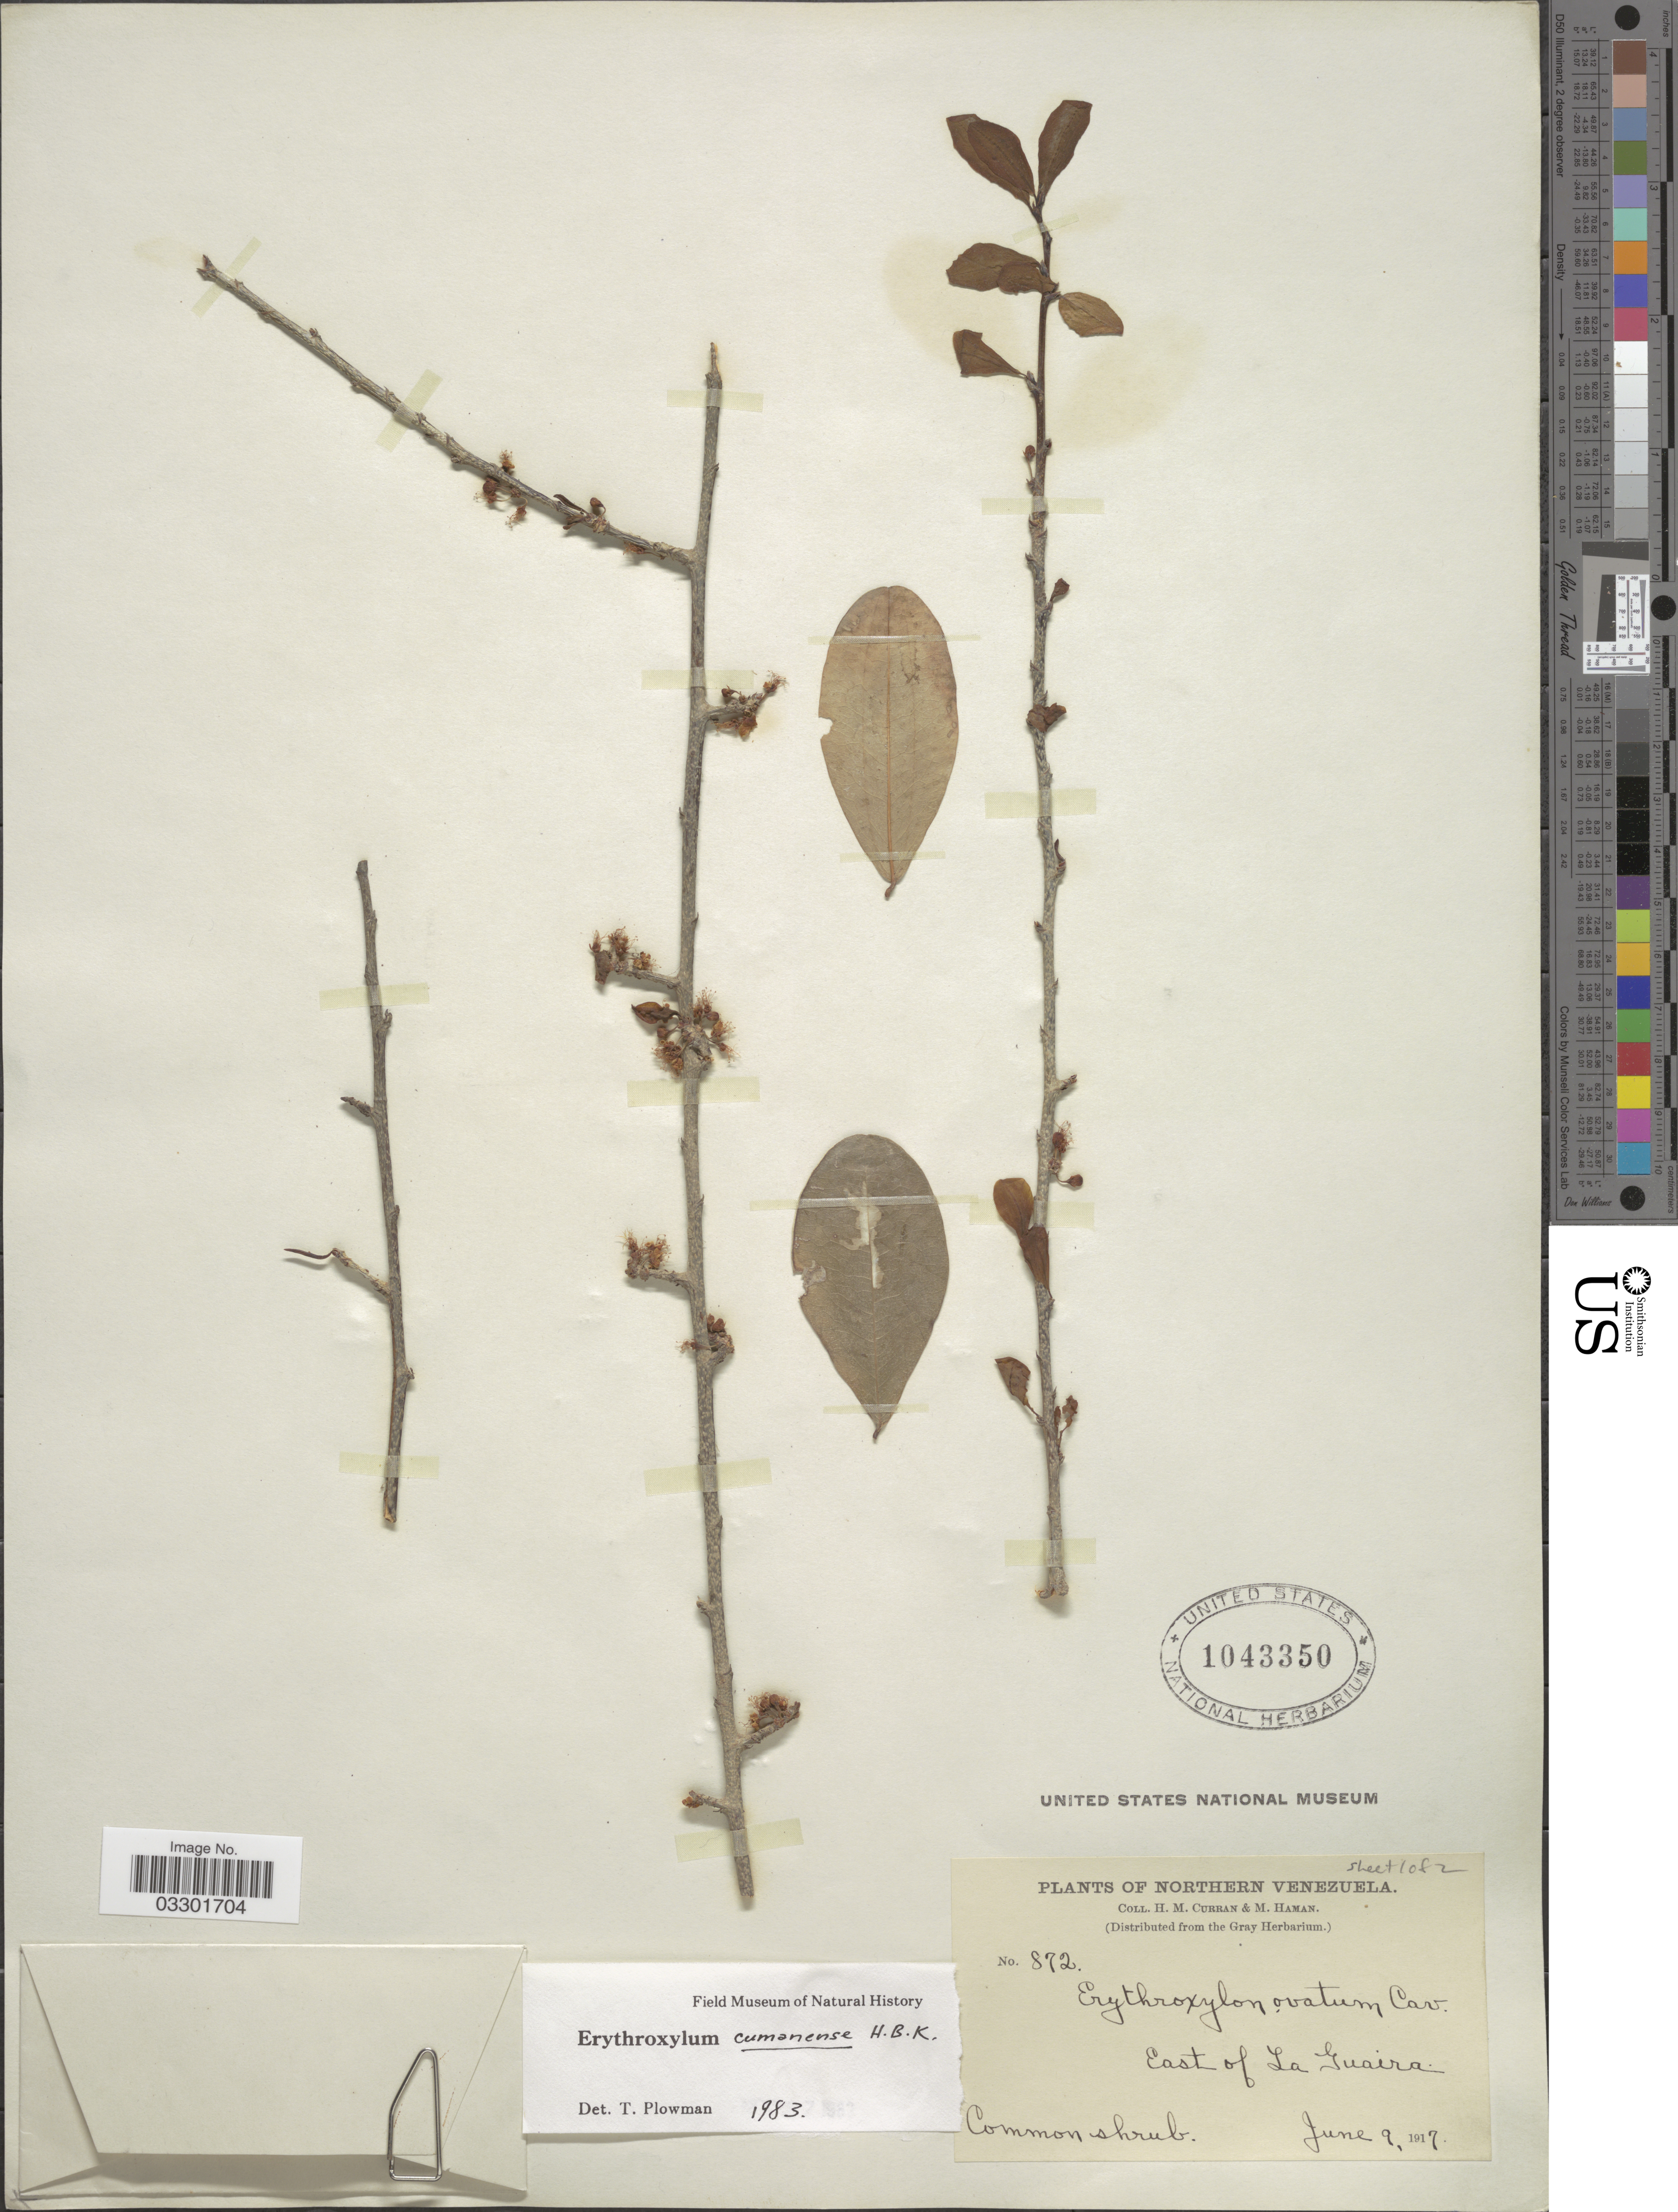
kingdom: Plantae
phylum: Tracheophyta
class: Magnoliopsida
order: Malpighiales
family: Erythroxylaceae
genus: Erythroxylum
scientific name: Erythroxylum cumanense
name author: Kunth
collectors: H. M. Curran & M. Haman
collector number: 872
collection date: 1917-06-09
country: Venezuela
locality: Northern Venezuela. East of La Guaira.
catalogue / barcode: US 1043350